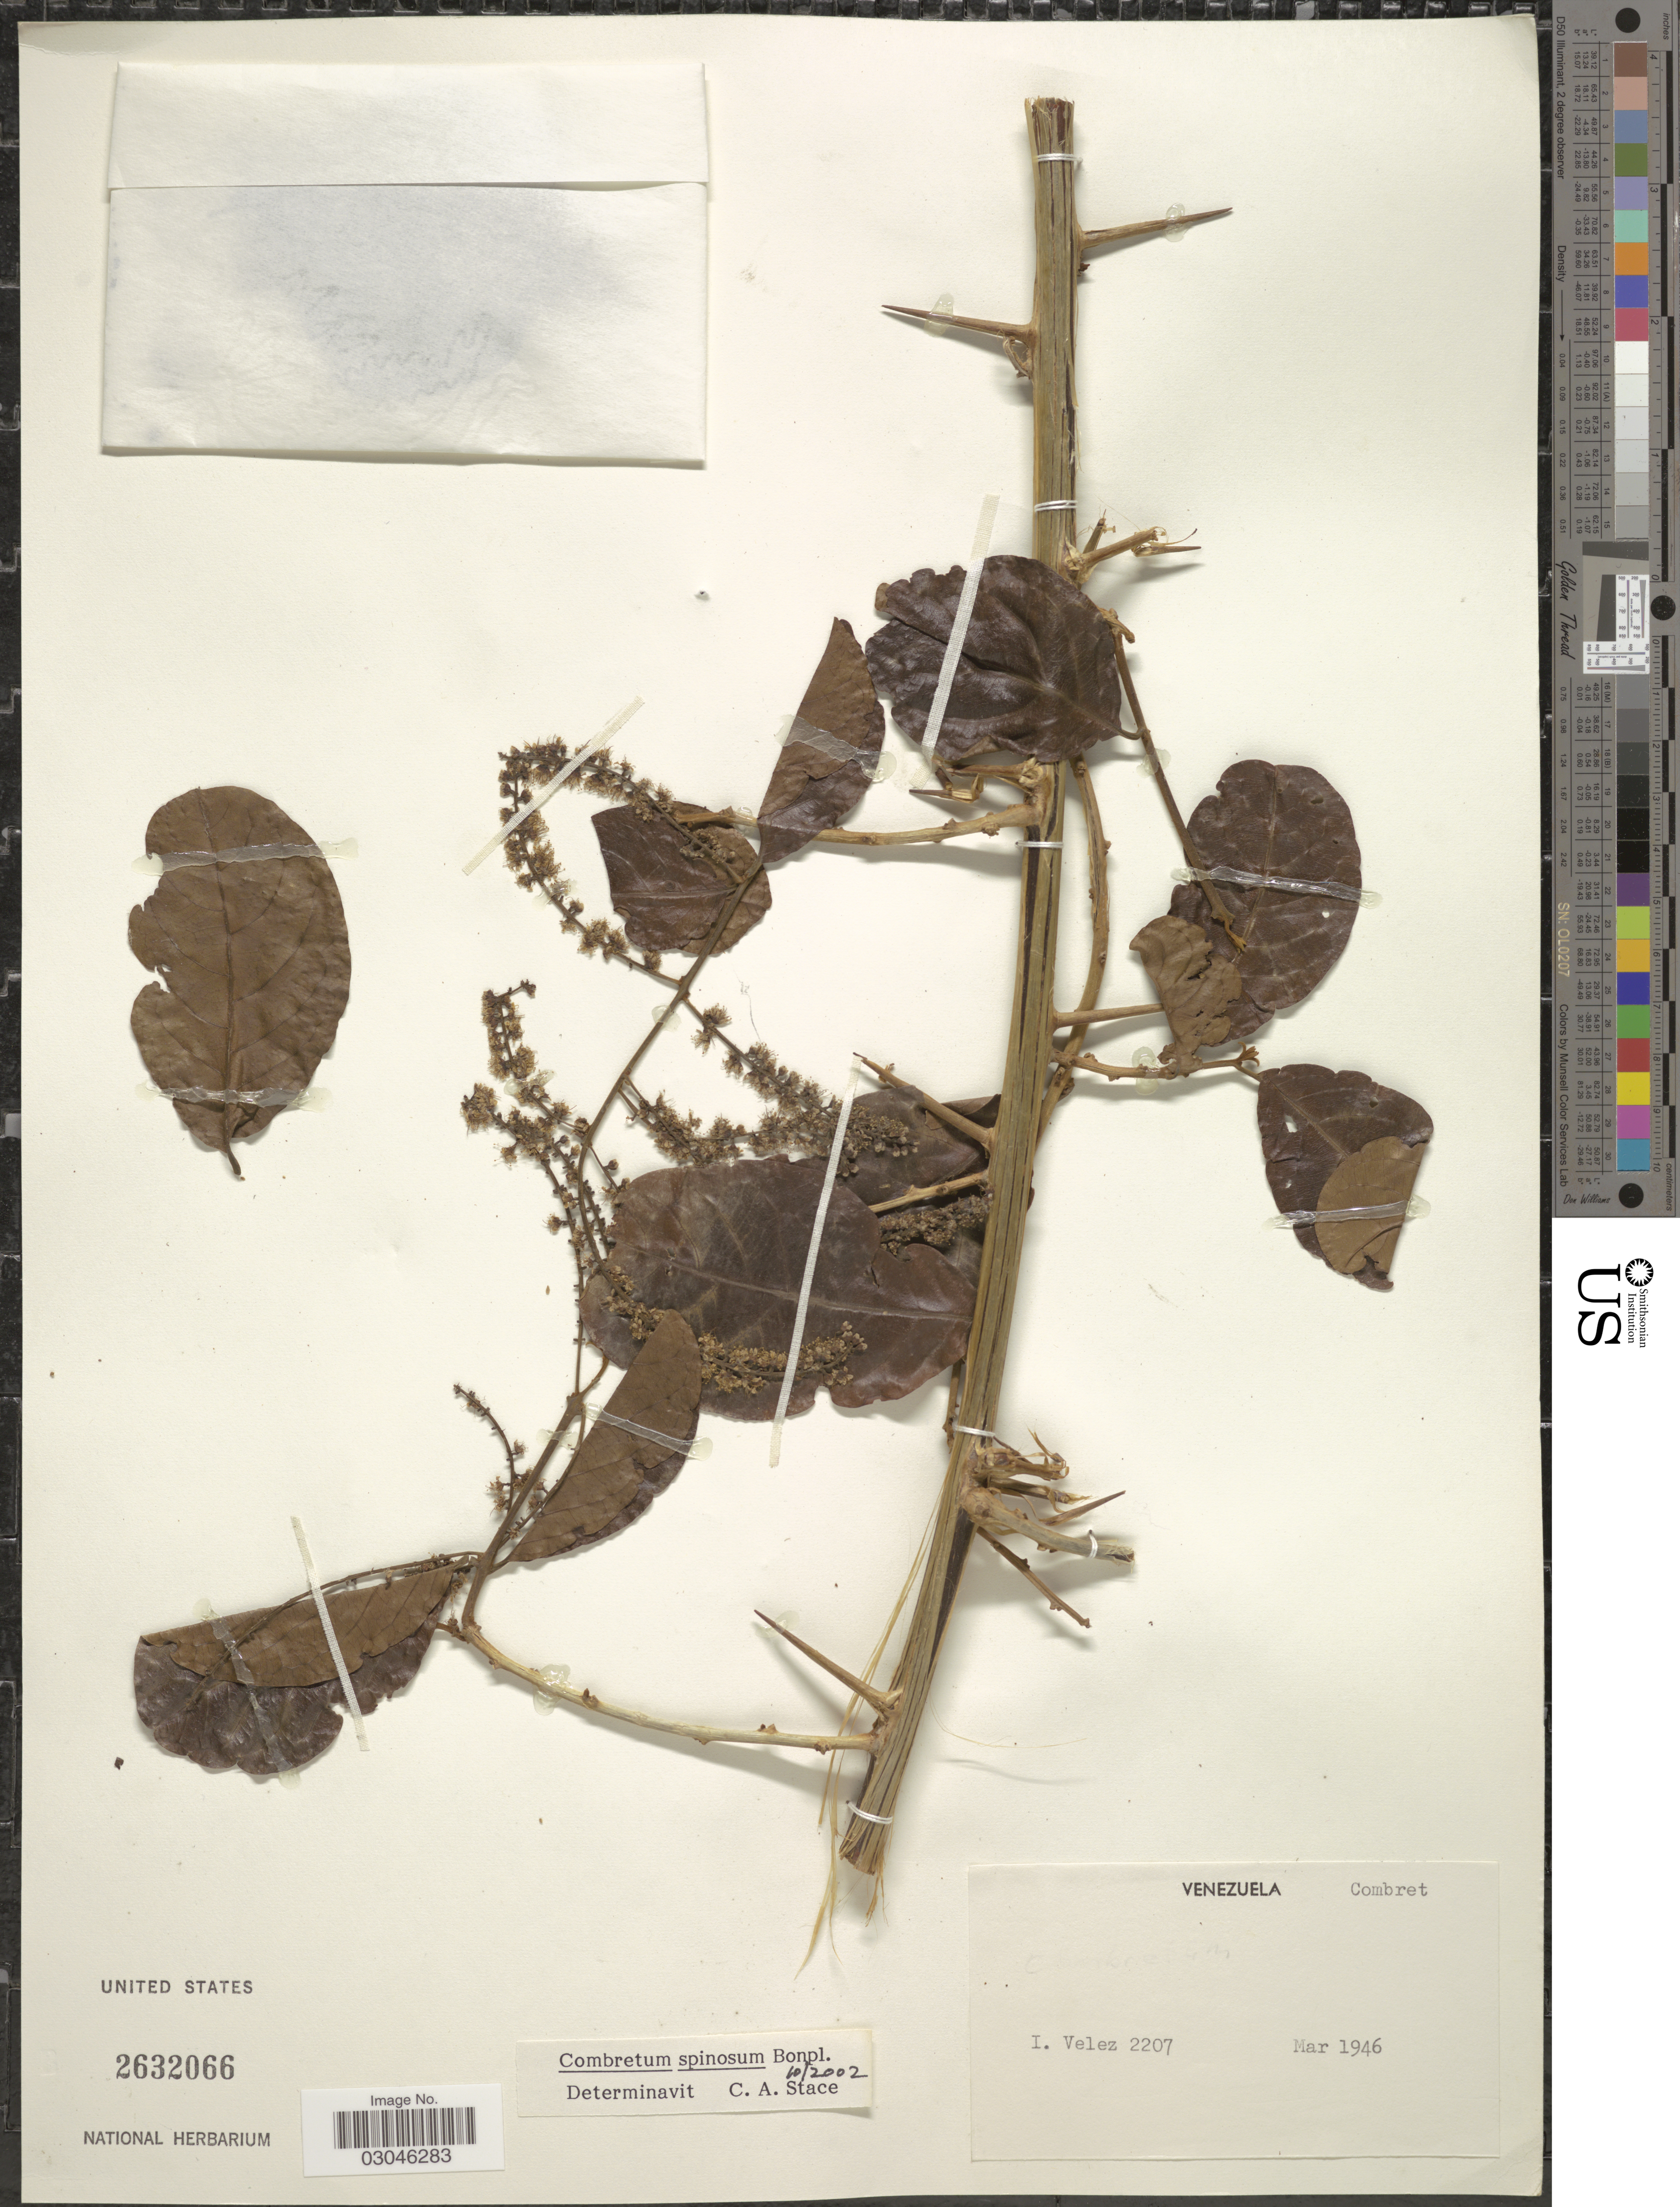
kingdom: Plantae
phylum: Tracheophyta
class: Magnoliopsida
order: Myrtales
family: Combretaceae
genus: Combretum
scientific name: Combretum spinosum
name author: Bonpl.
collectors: I. Velez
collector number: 2207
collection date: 1946-03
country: Venezuela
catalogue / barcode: US 2632066